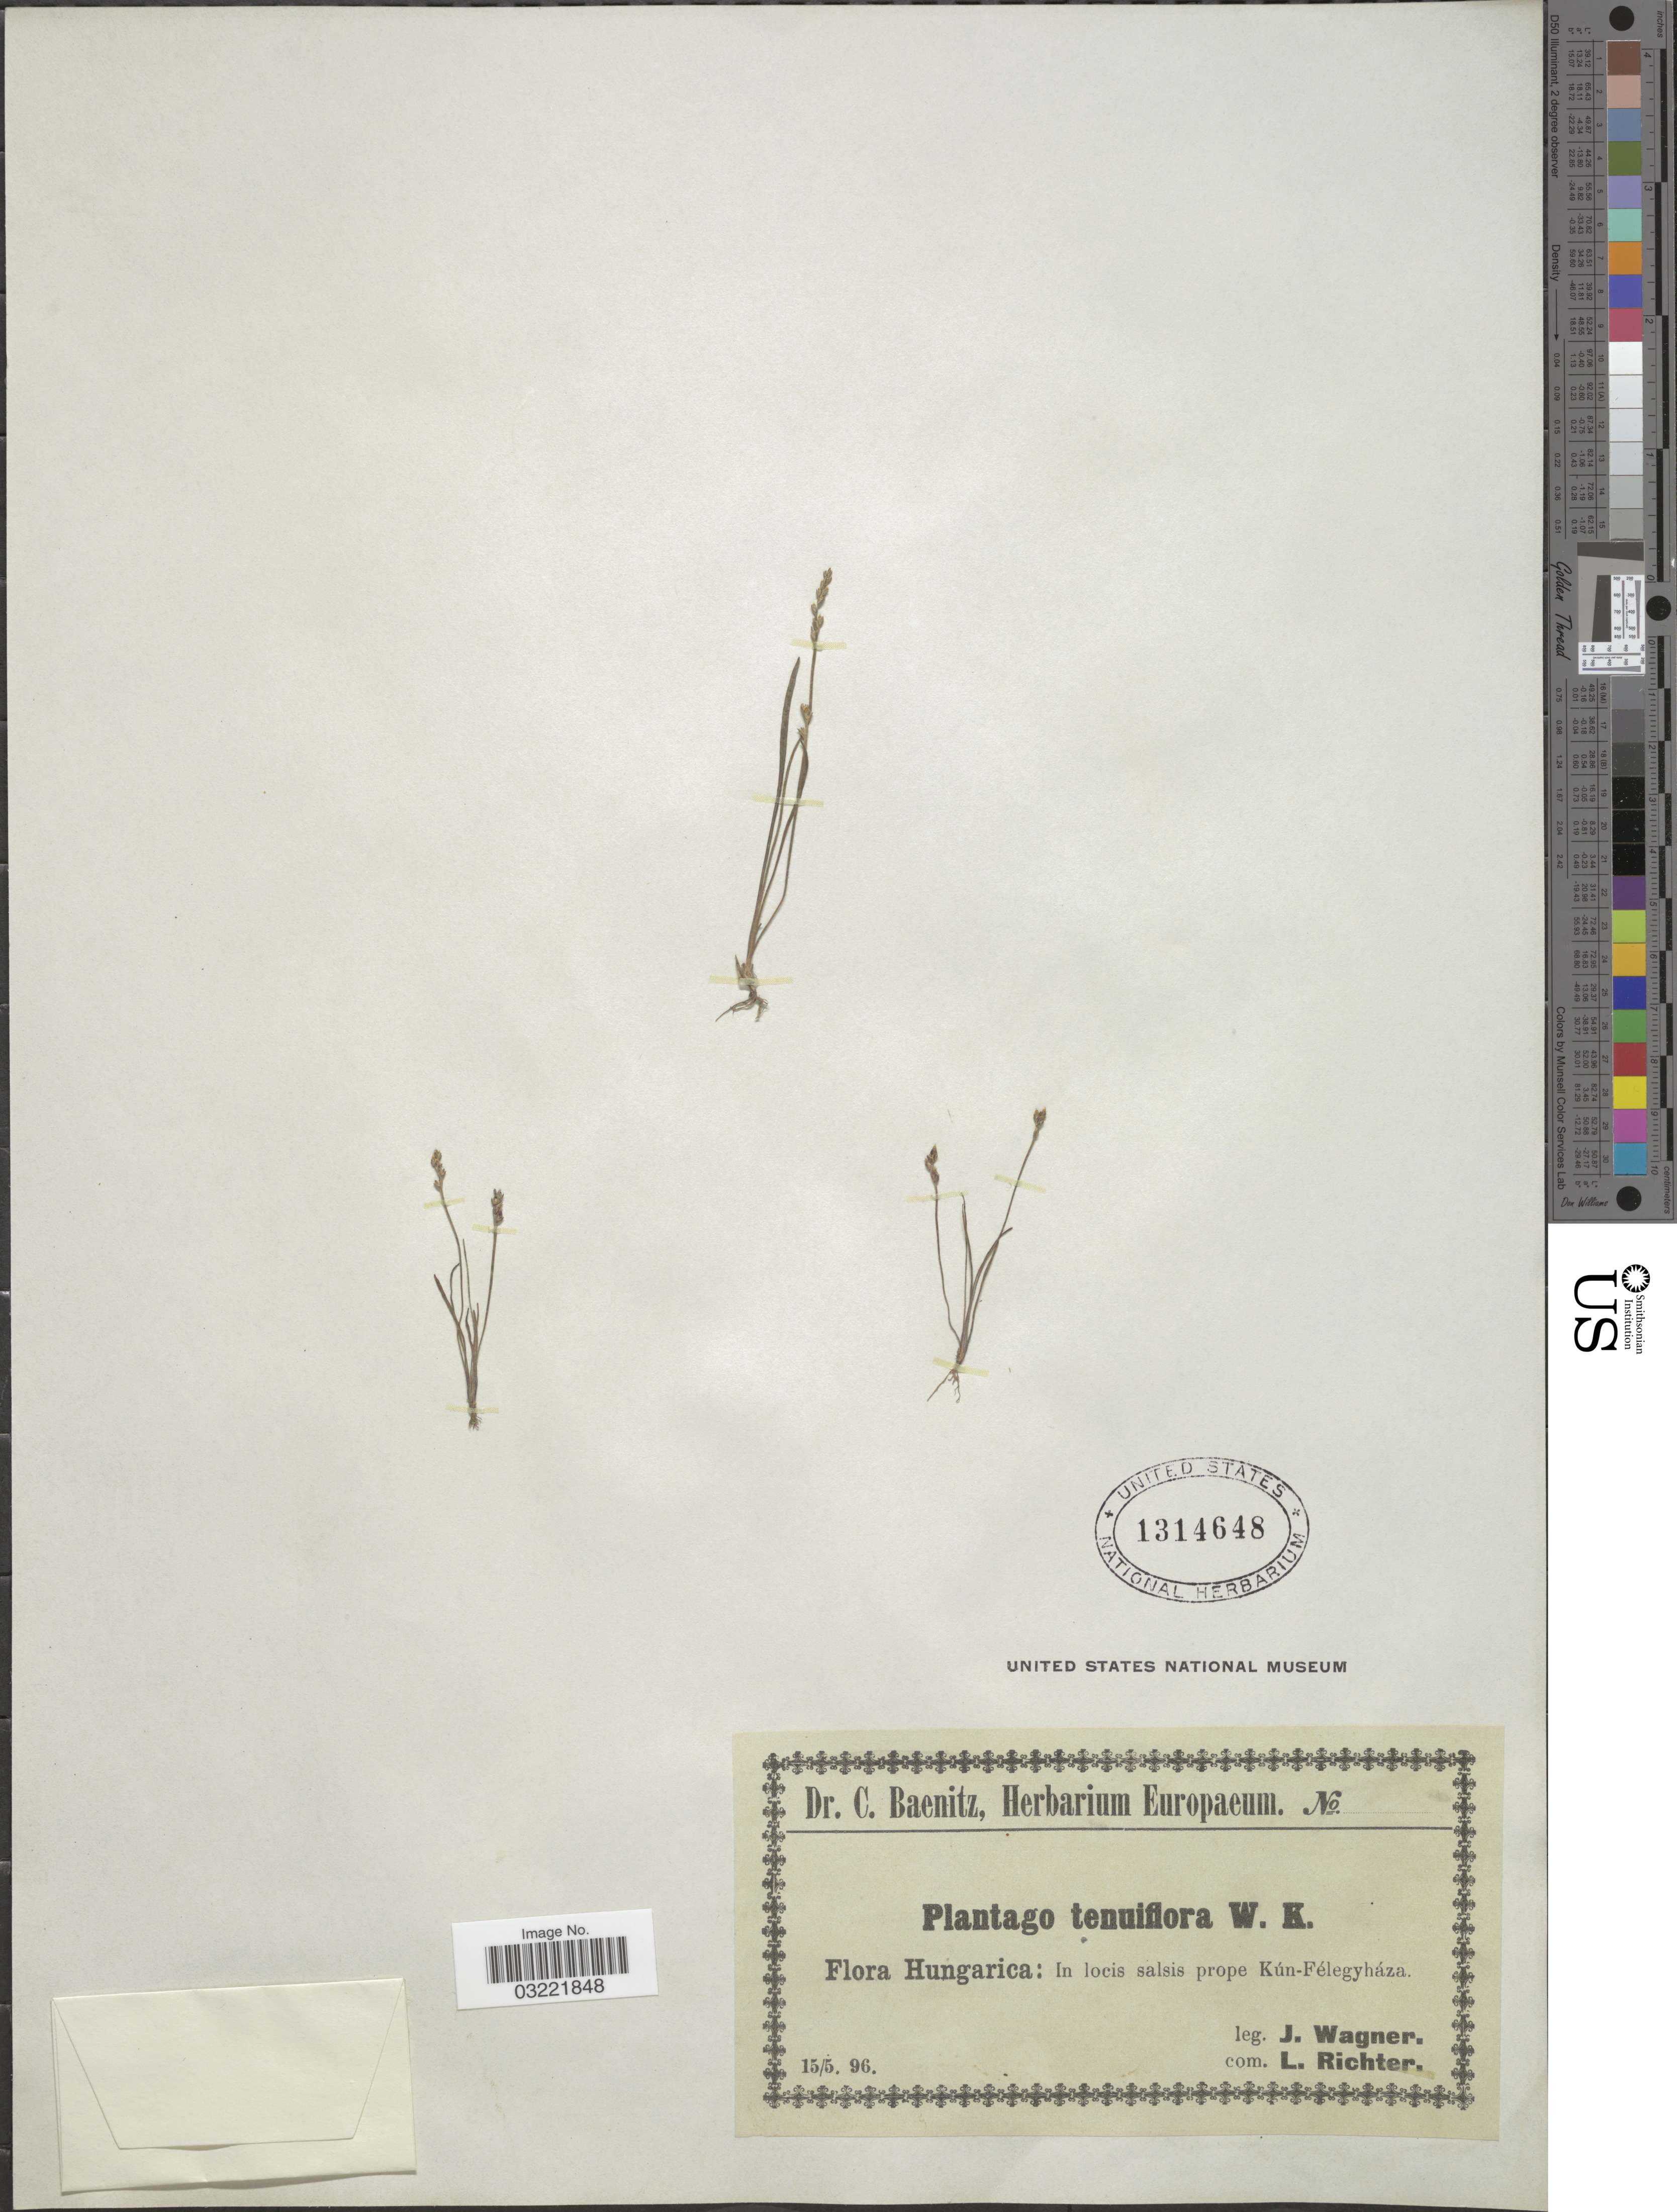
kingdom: Plantae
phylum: Tracheophyta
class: Magnoliopsida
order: Lamiales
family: Plantaginaceae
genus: Plantago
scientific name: Plantago tenuiflora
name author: Waldst. & Kit.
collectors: J. Wagner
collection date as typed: Transcribed d/m/y: 15/5/96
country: Hungary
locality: Hungarica: In locis salsis prope Kún-Félegyháza.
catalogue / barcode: US 1314648